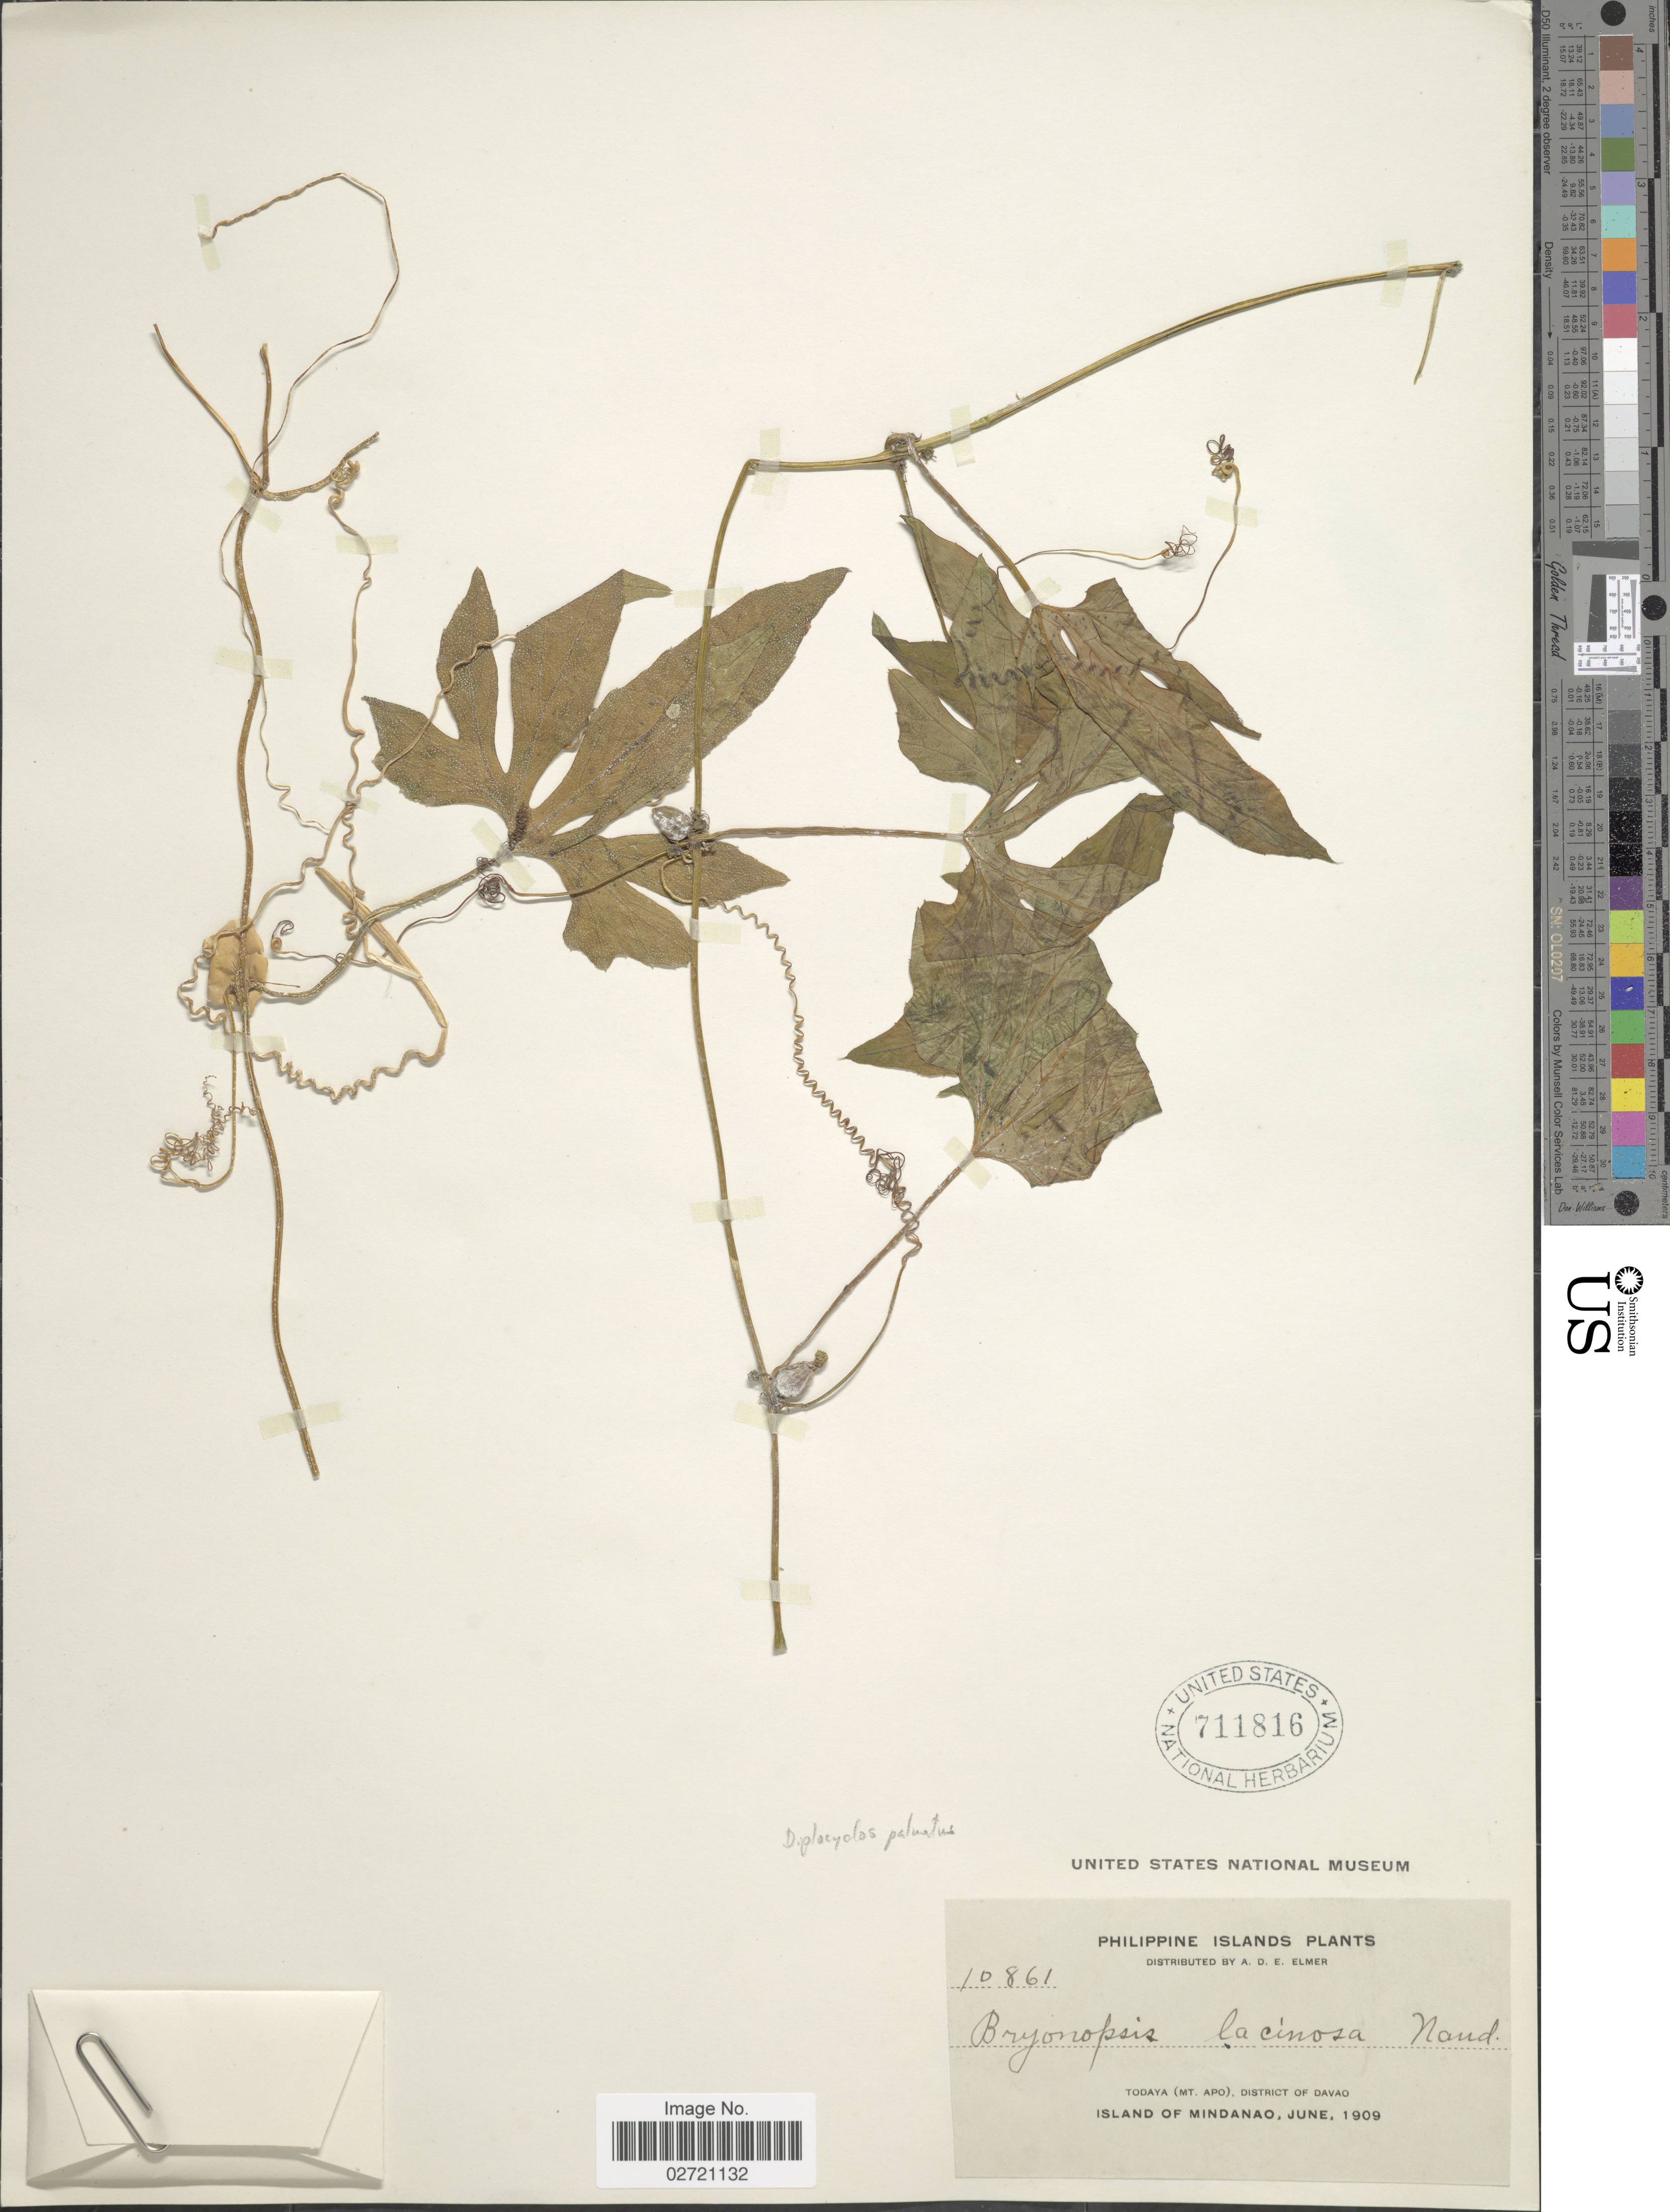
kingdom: Plantae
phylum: Tracheophyta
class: Magnoliopsida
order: Cucurbitales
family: Cucurbitaceae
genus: Diplocyclos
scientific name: Diplocyclos palmatus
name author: (L.) C. Jeffrey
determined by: Strong, Mark T., (BOT), Smithsonian Institution - National Museum of Natural History (UNITED STATES)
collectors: A. D. E. Elmer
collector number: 10861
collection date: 1909-06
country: Philippines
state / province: Davao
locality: Todaya (Mt. Apo), Island of Mindanao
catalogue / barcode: US 711816